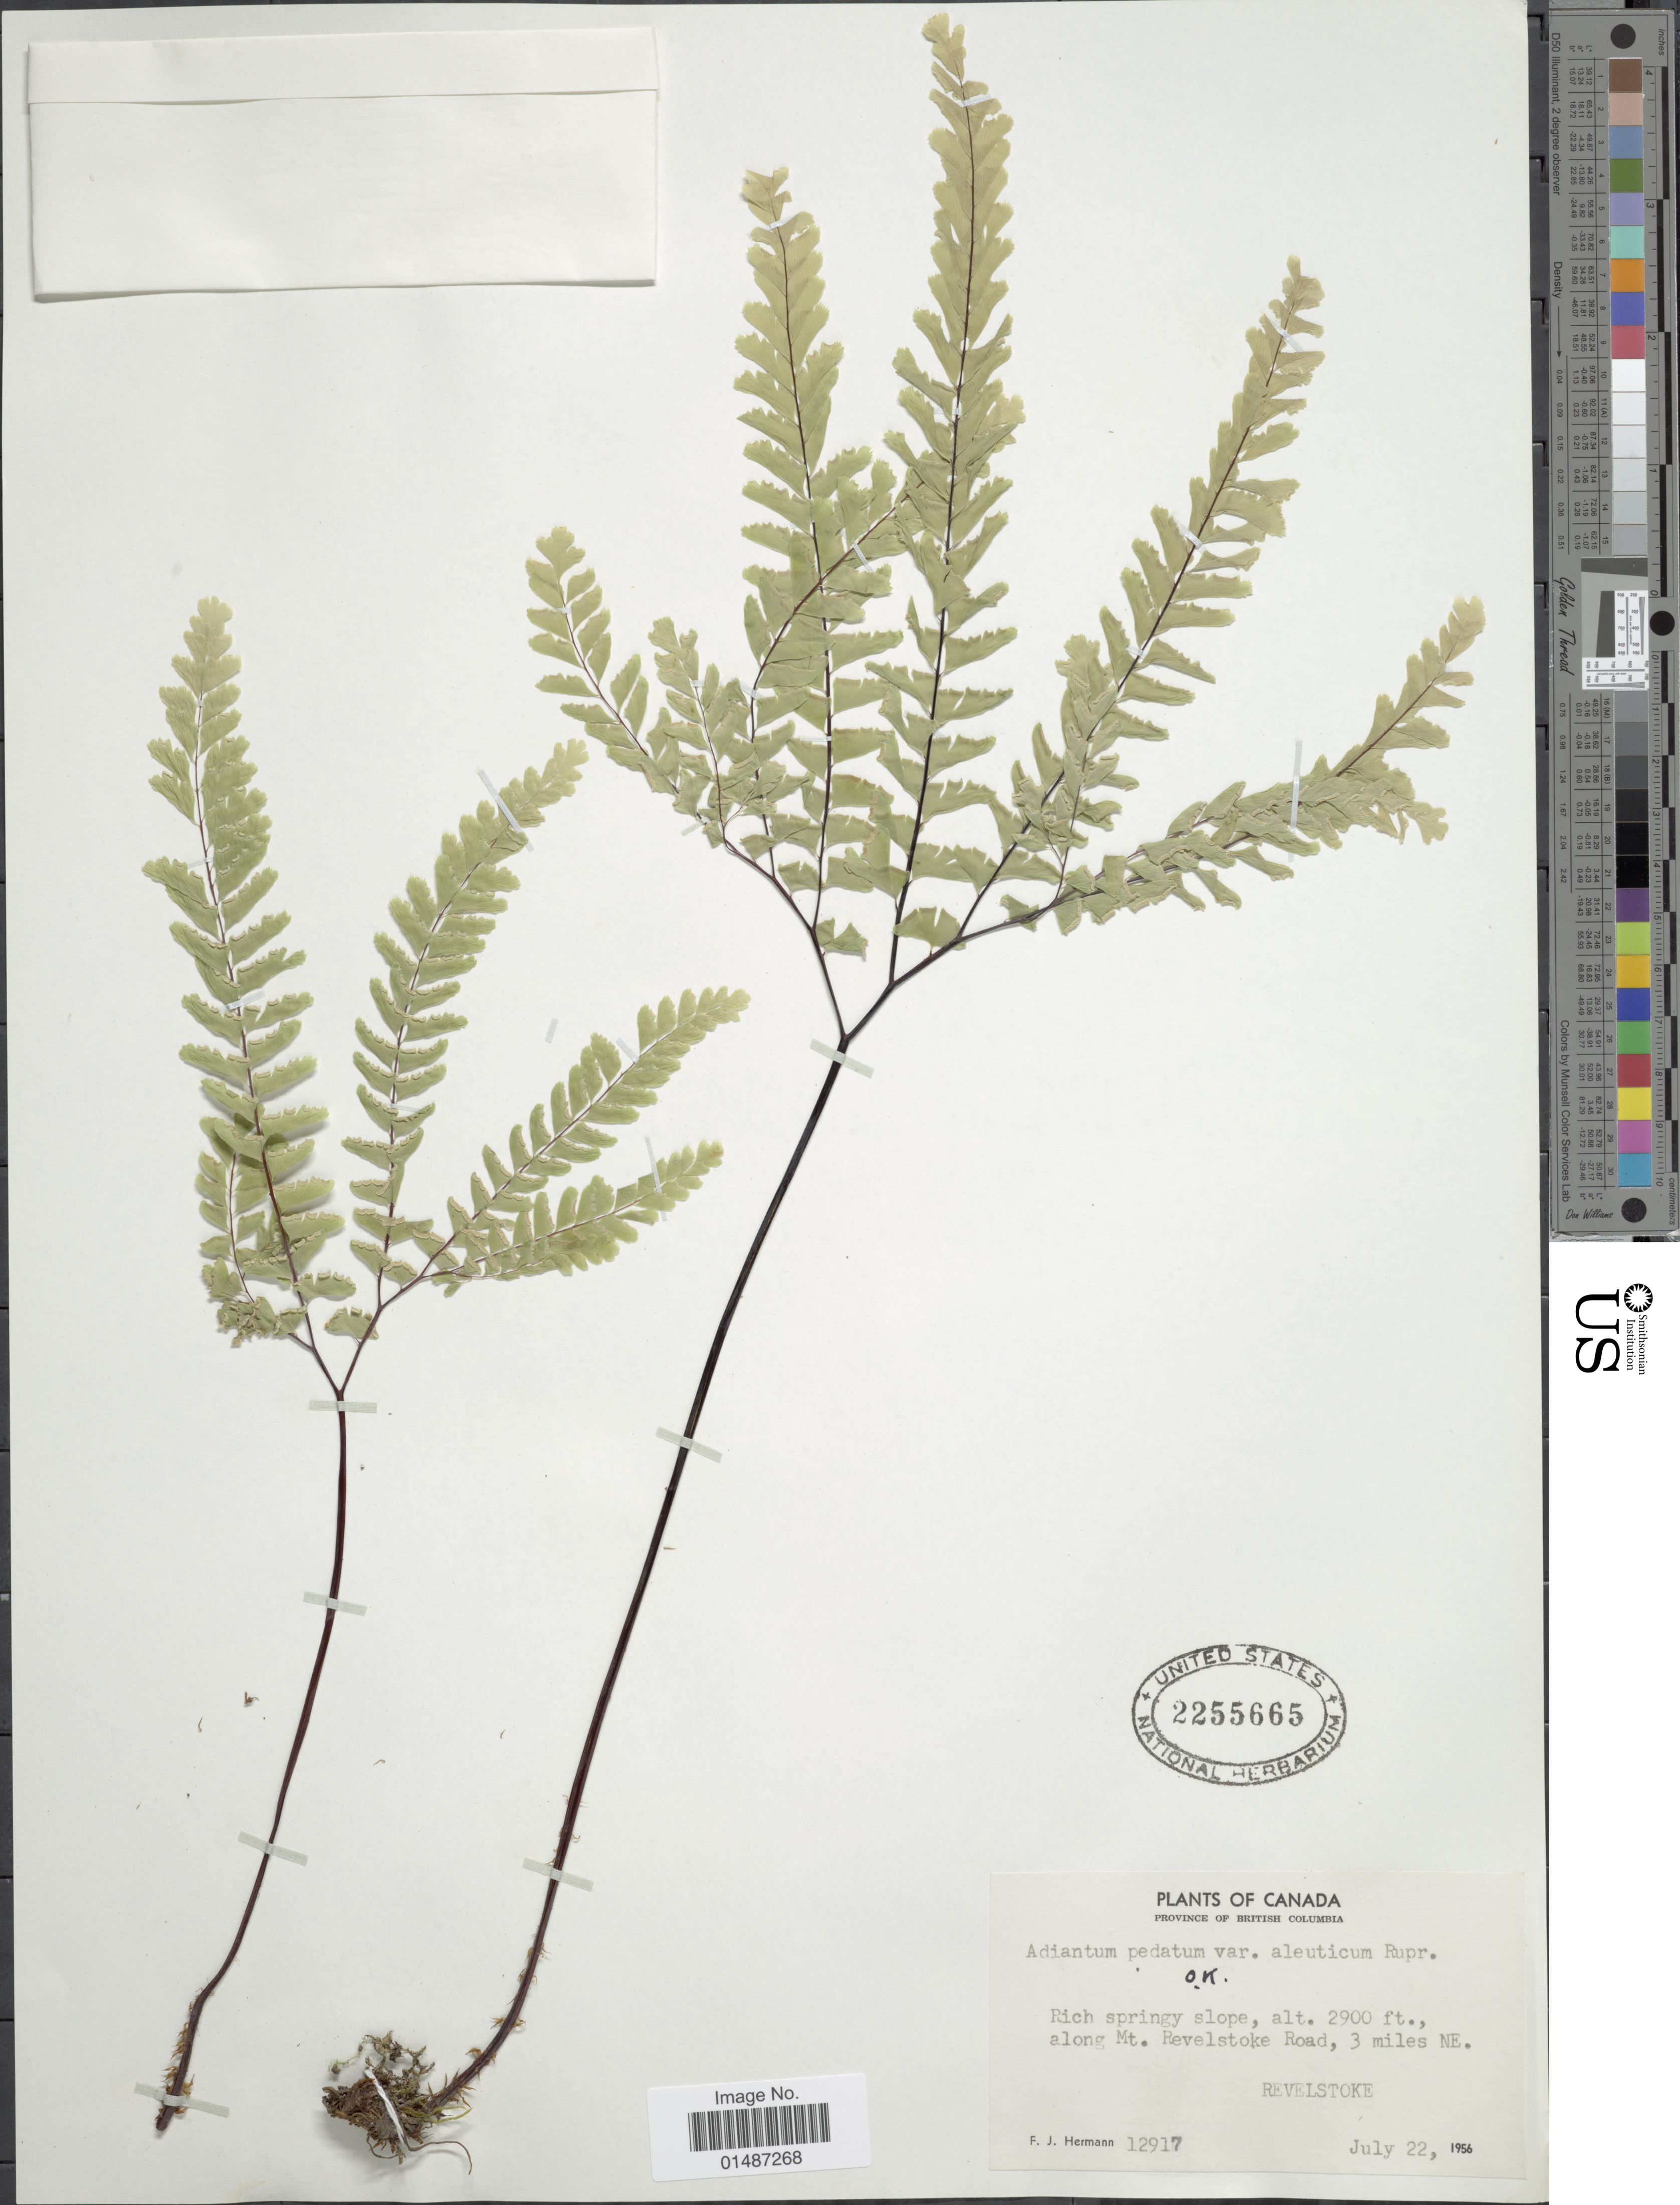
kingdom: Plantae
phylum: Tracheophyta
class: Polypodiopsida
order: Polypodiales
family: Pteridaceae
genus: Adiantum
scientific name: Adiantum pedatum subsp. aleuticum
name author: (Rupr.) Calder & Roy L. Taylor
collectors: F. J. Hermann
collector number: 12917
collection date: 1956-07-22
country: Canada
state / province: British Columbia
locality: Rich springy slope, along Mt. Revelstoke Road, 3 miles NE. Revelstoke.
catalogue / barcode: US 2255665